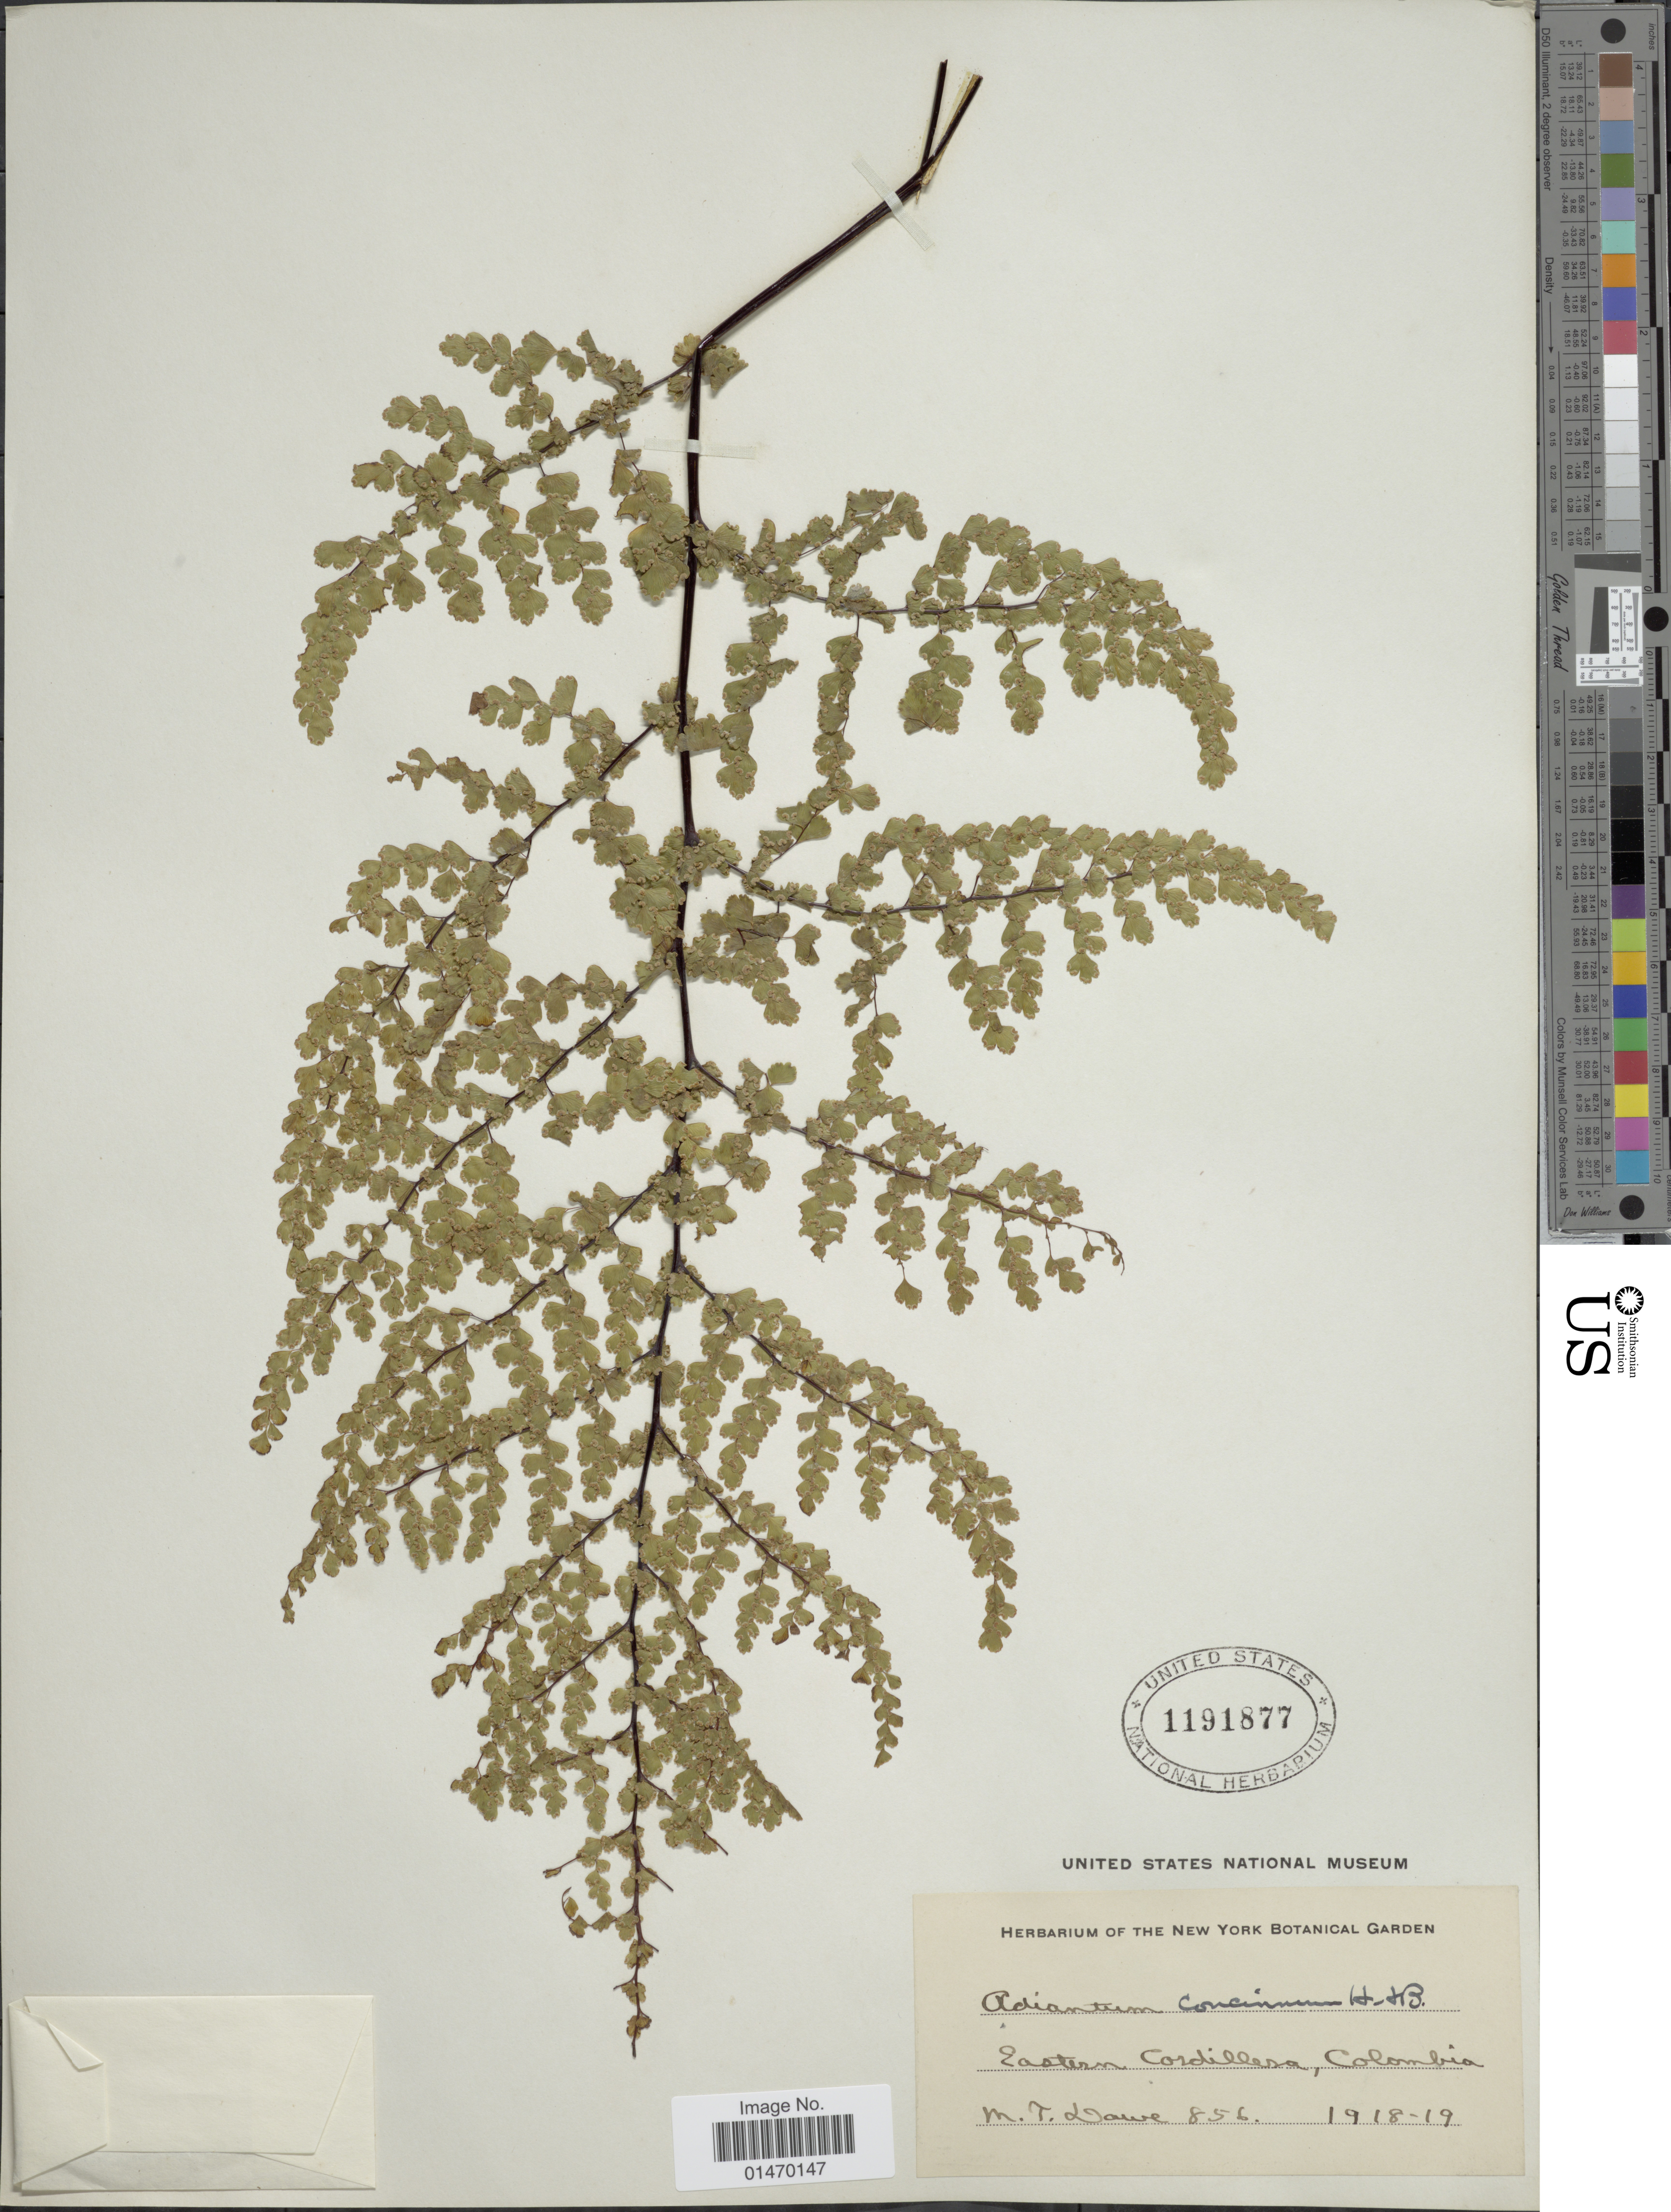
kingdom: Plantae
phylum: Tracheophyta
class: Polypodiopsida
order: Polypodiales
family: Pteridaceae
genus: Adiantum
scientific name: Adiantum concinnum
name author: Humb. & Bonpl. ex Willd.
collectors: M. T. Dawe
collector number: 856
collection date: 1918/1919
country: Colombia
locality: Eastern Cordillera.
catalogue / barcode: US 1191877